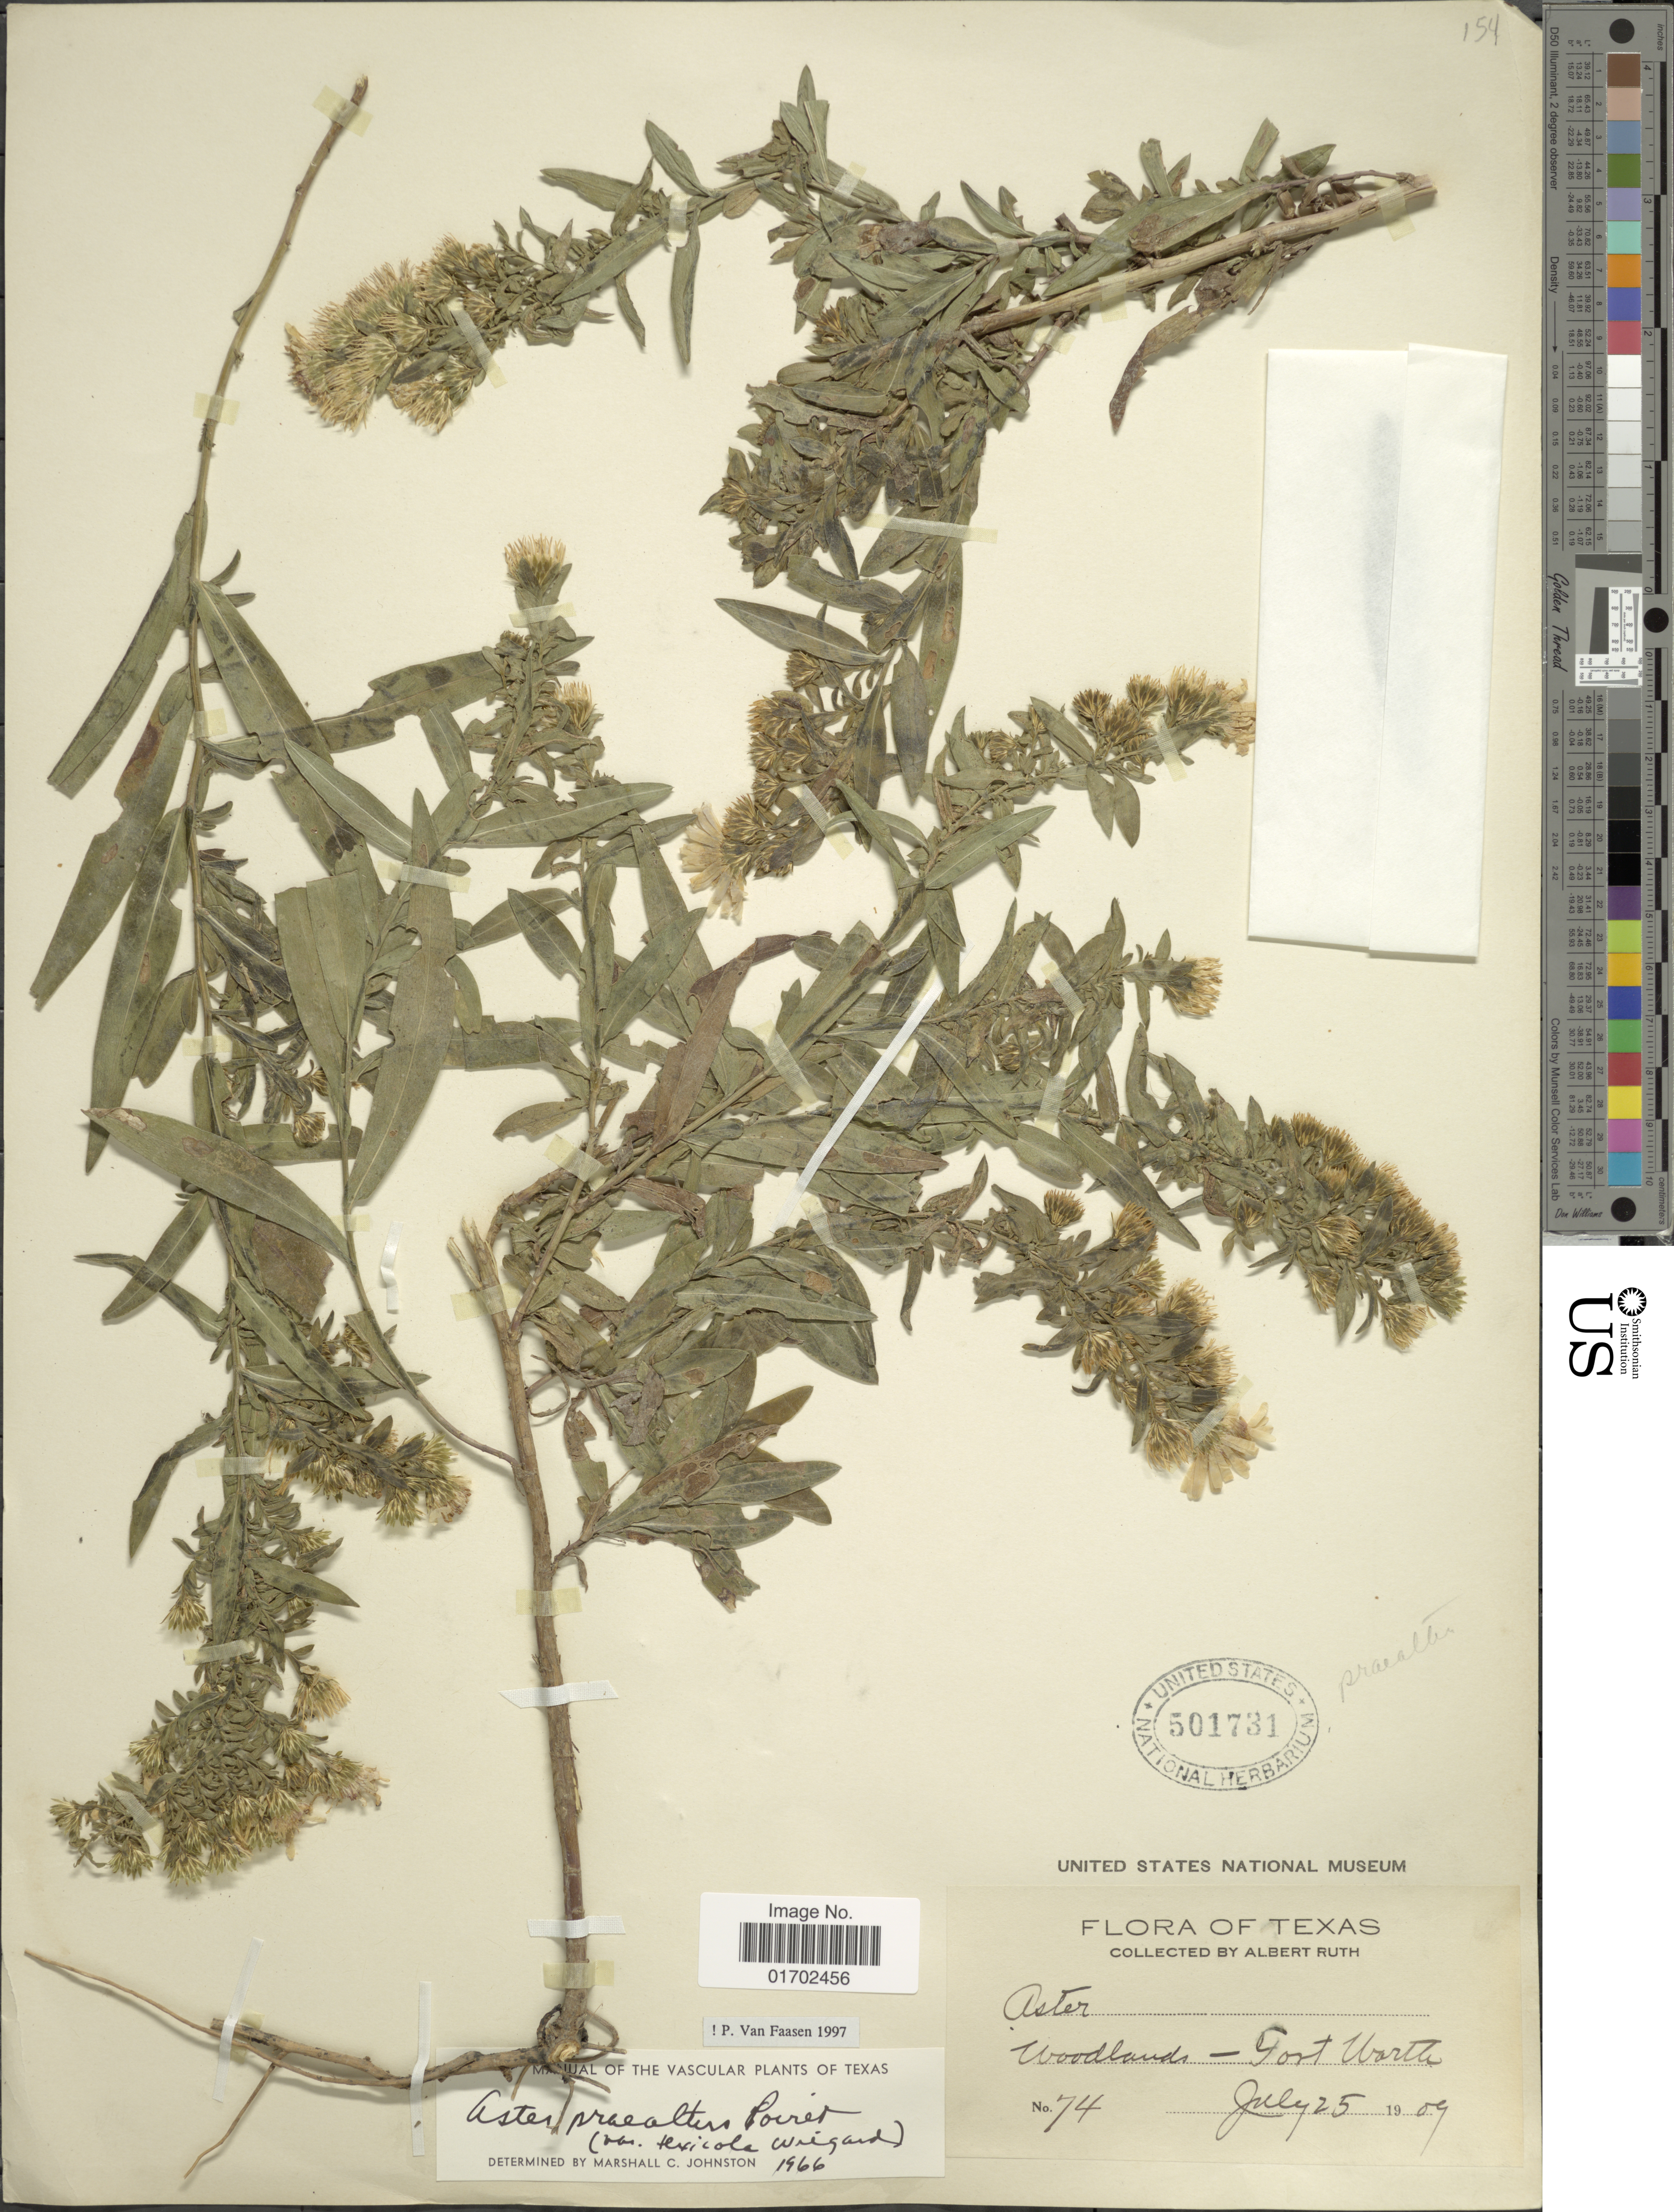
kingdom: Plantae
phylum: Tracheophyta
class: Magnoliopsida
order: Asterales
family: Asteraceae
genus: Symphyotrichum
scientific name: Symphyotrichum praealtum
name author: (Poir.) G.L. Nesom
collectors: A. Ruth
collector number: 74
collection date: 1909-07-25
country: United States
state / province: Texas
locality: Texas. Woodlands - Fort Worth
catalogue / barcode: US 501731